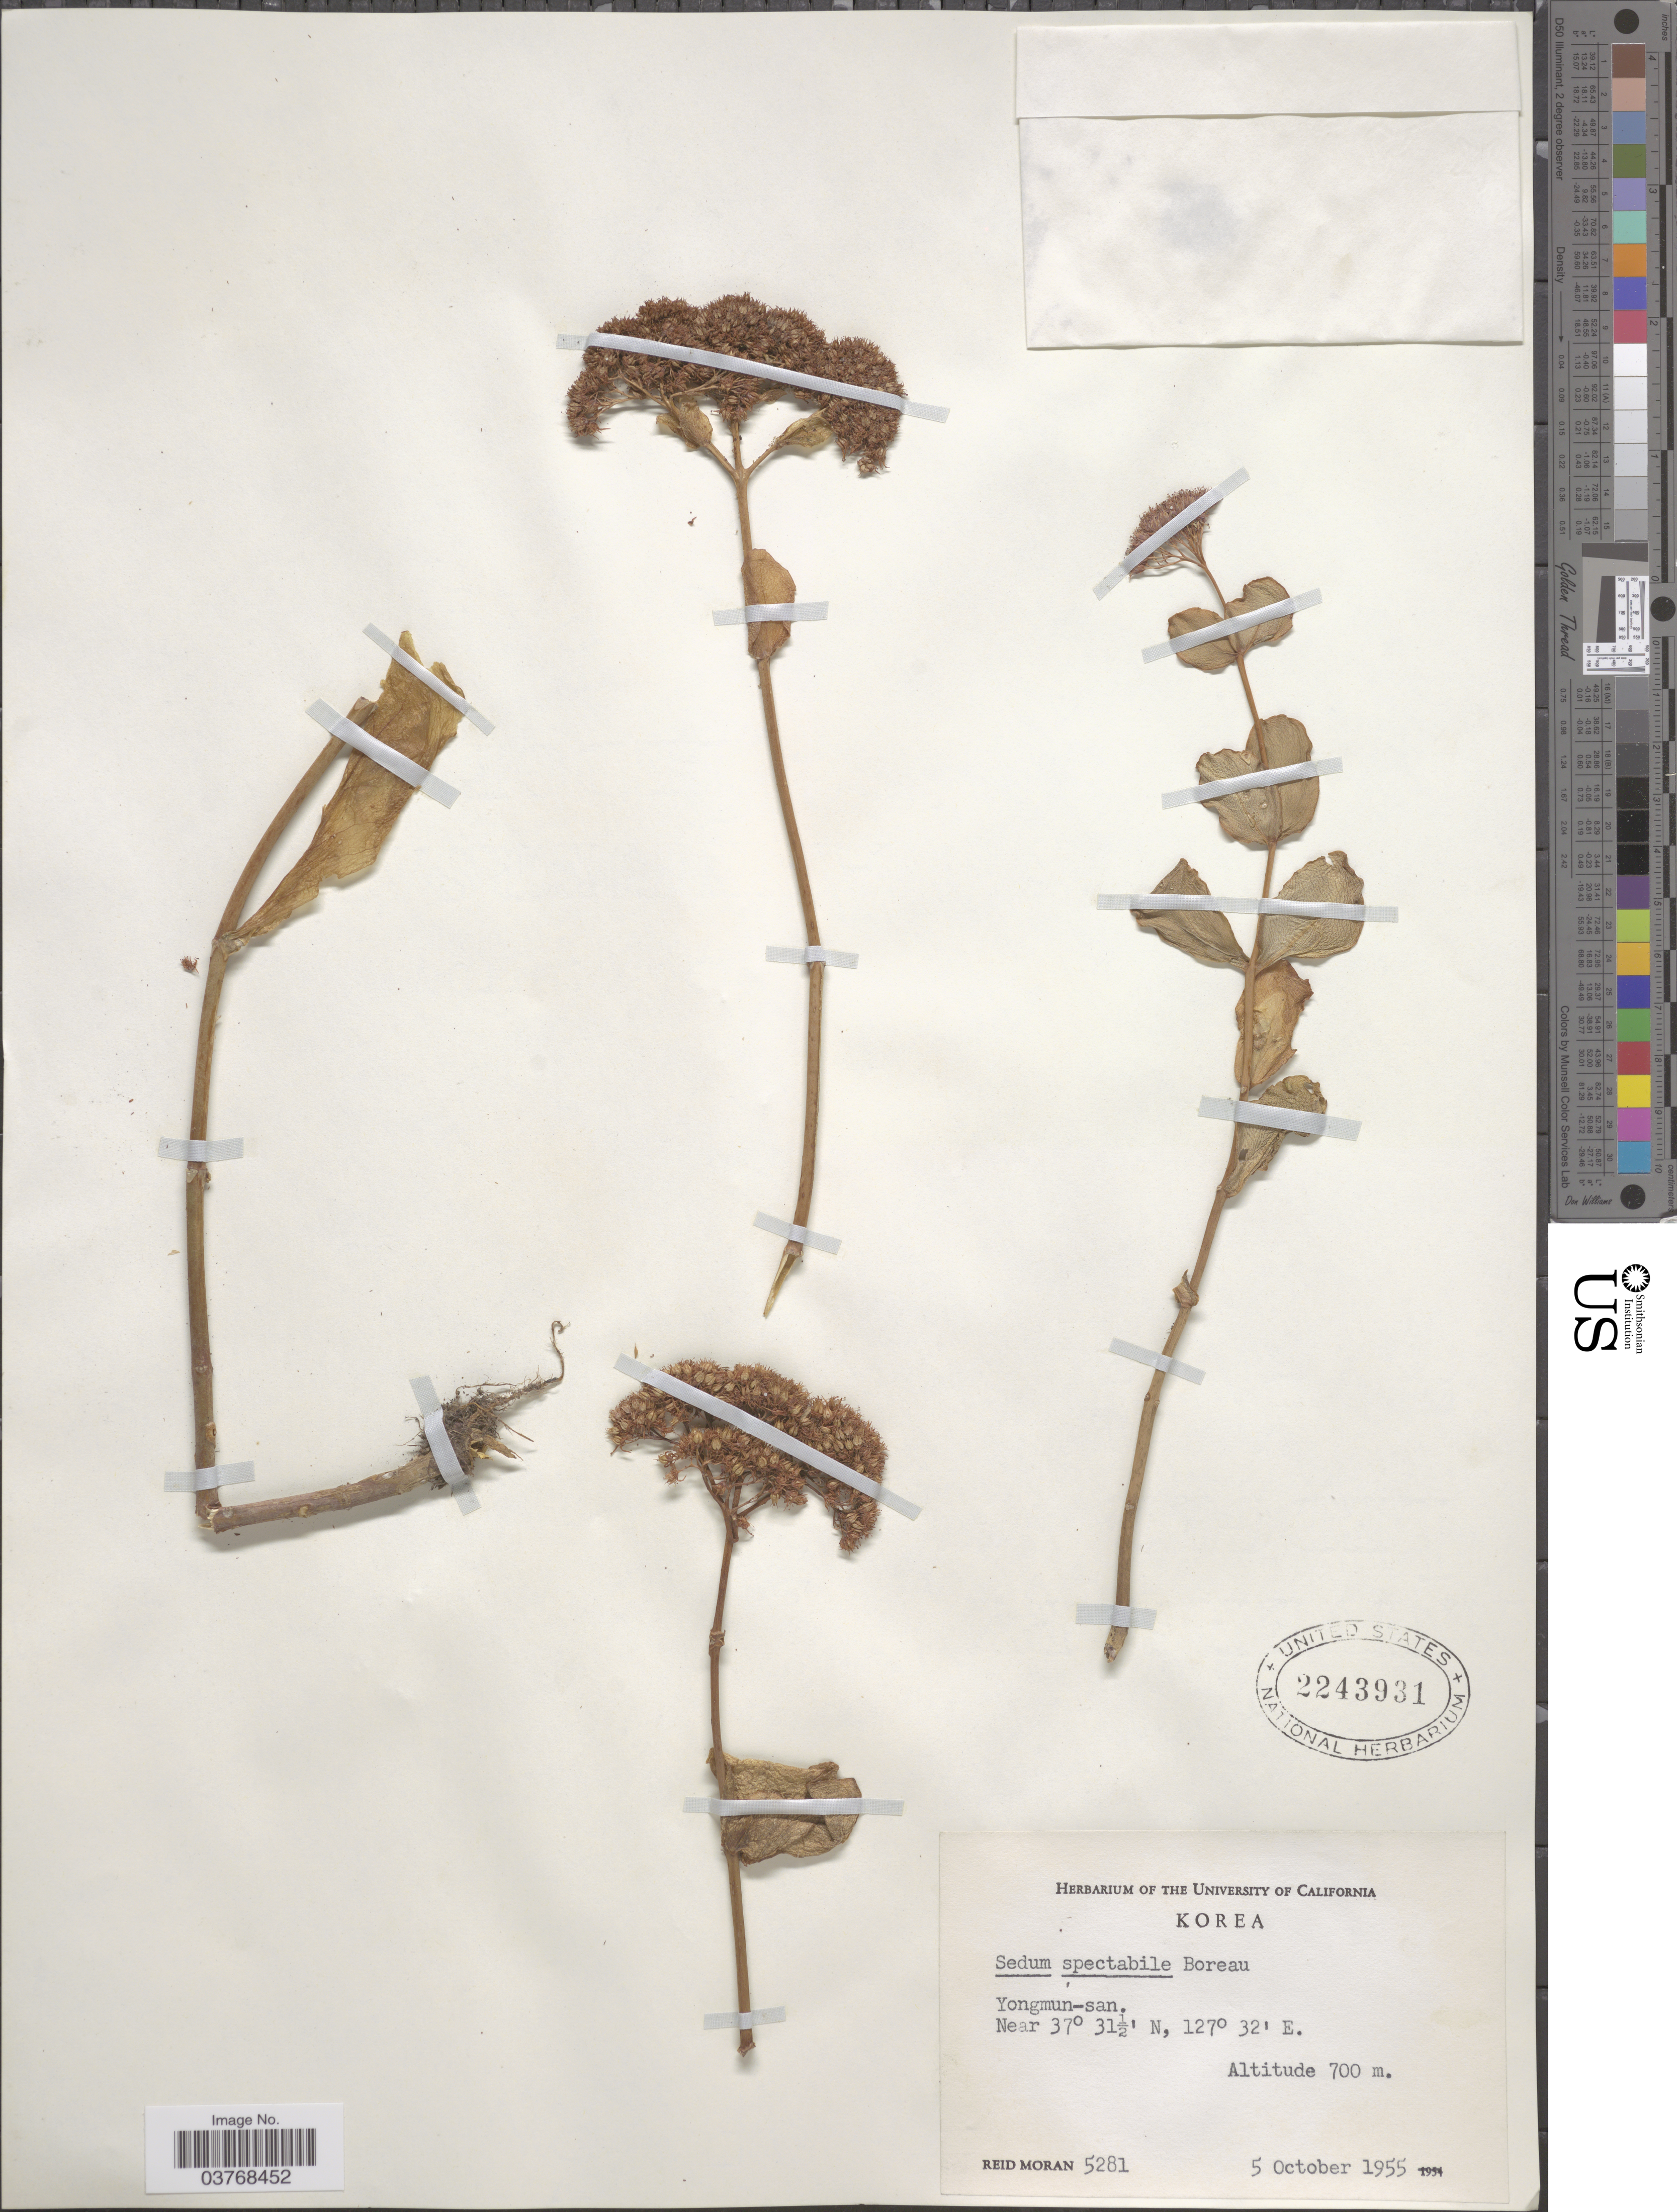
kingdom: Plantae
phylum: Tracheophyta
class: Magnoliopsida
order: Saxifragales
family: Crassulaceae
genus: Hylotelephium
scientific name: Hylotelephium spectabile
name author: (Boreau) H. Ohba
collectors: R. Moran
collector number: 5281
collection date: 1955-10-05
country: South Korea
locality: Yongmun-san.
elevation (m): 700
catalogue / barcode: US 2243931